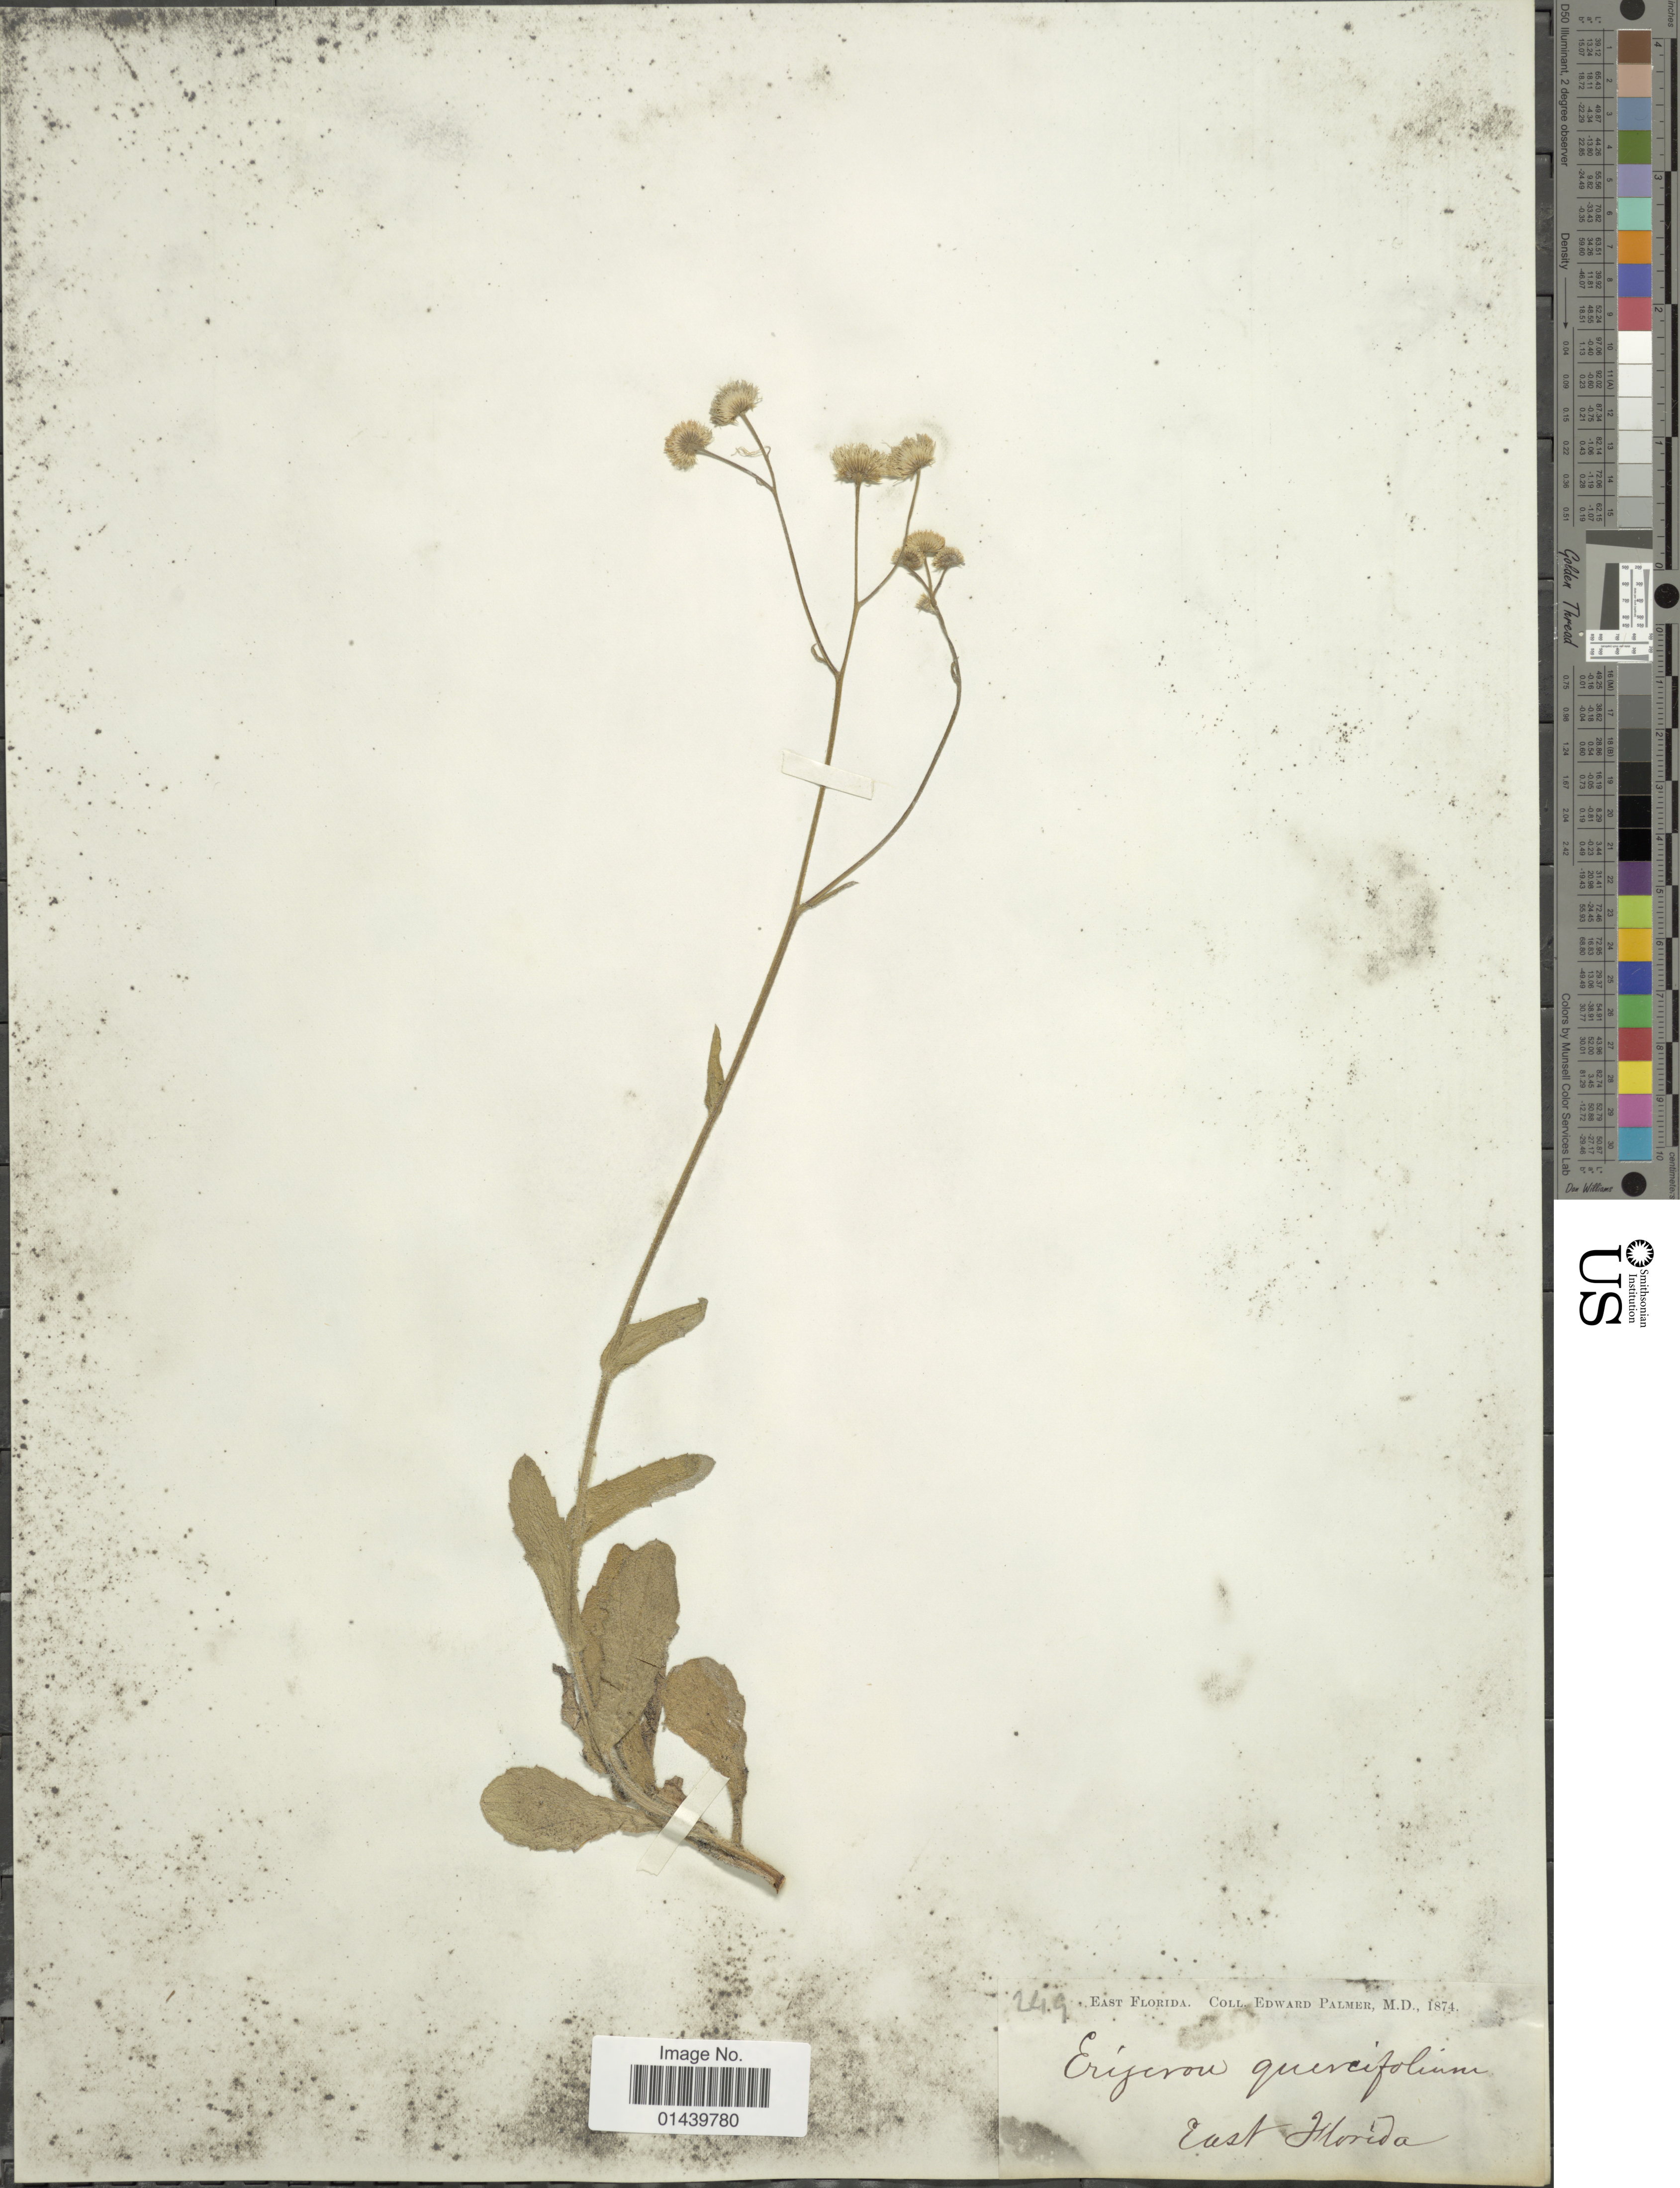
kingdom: Plantae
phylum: Tracheophyta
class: Magnoliopsida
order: Asterales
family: Asteraceae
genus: Erigeron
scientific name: Erigeron quercifolius Lam.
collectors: E. Palmer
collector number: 249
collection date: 1874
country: United States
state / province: Florida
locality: East Florida.